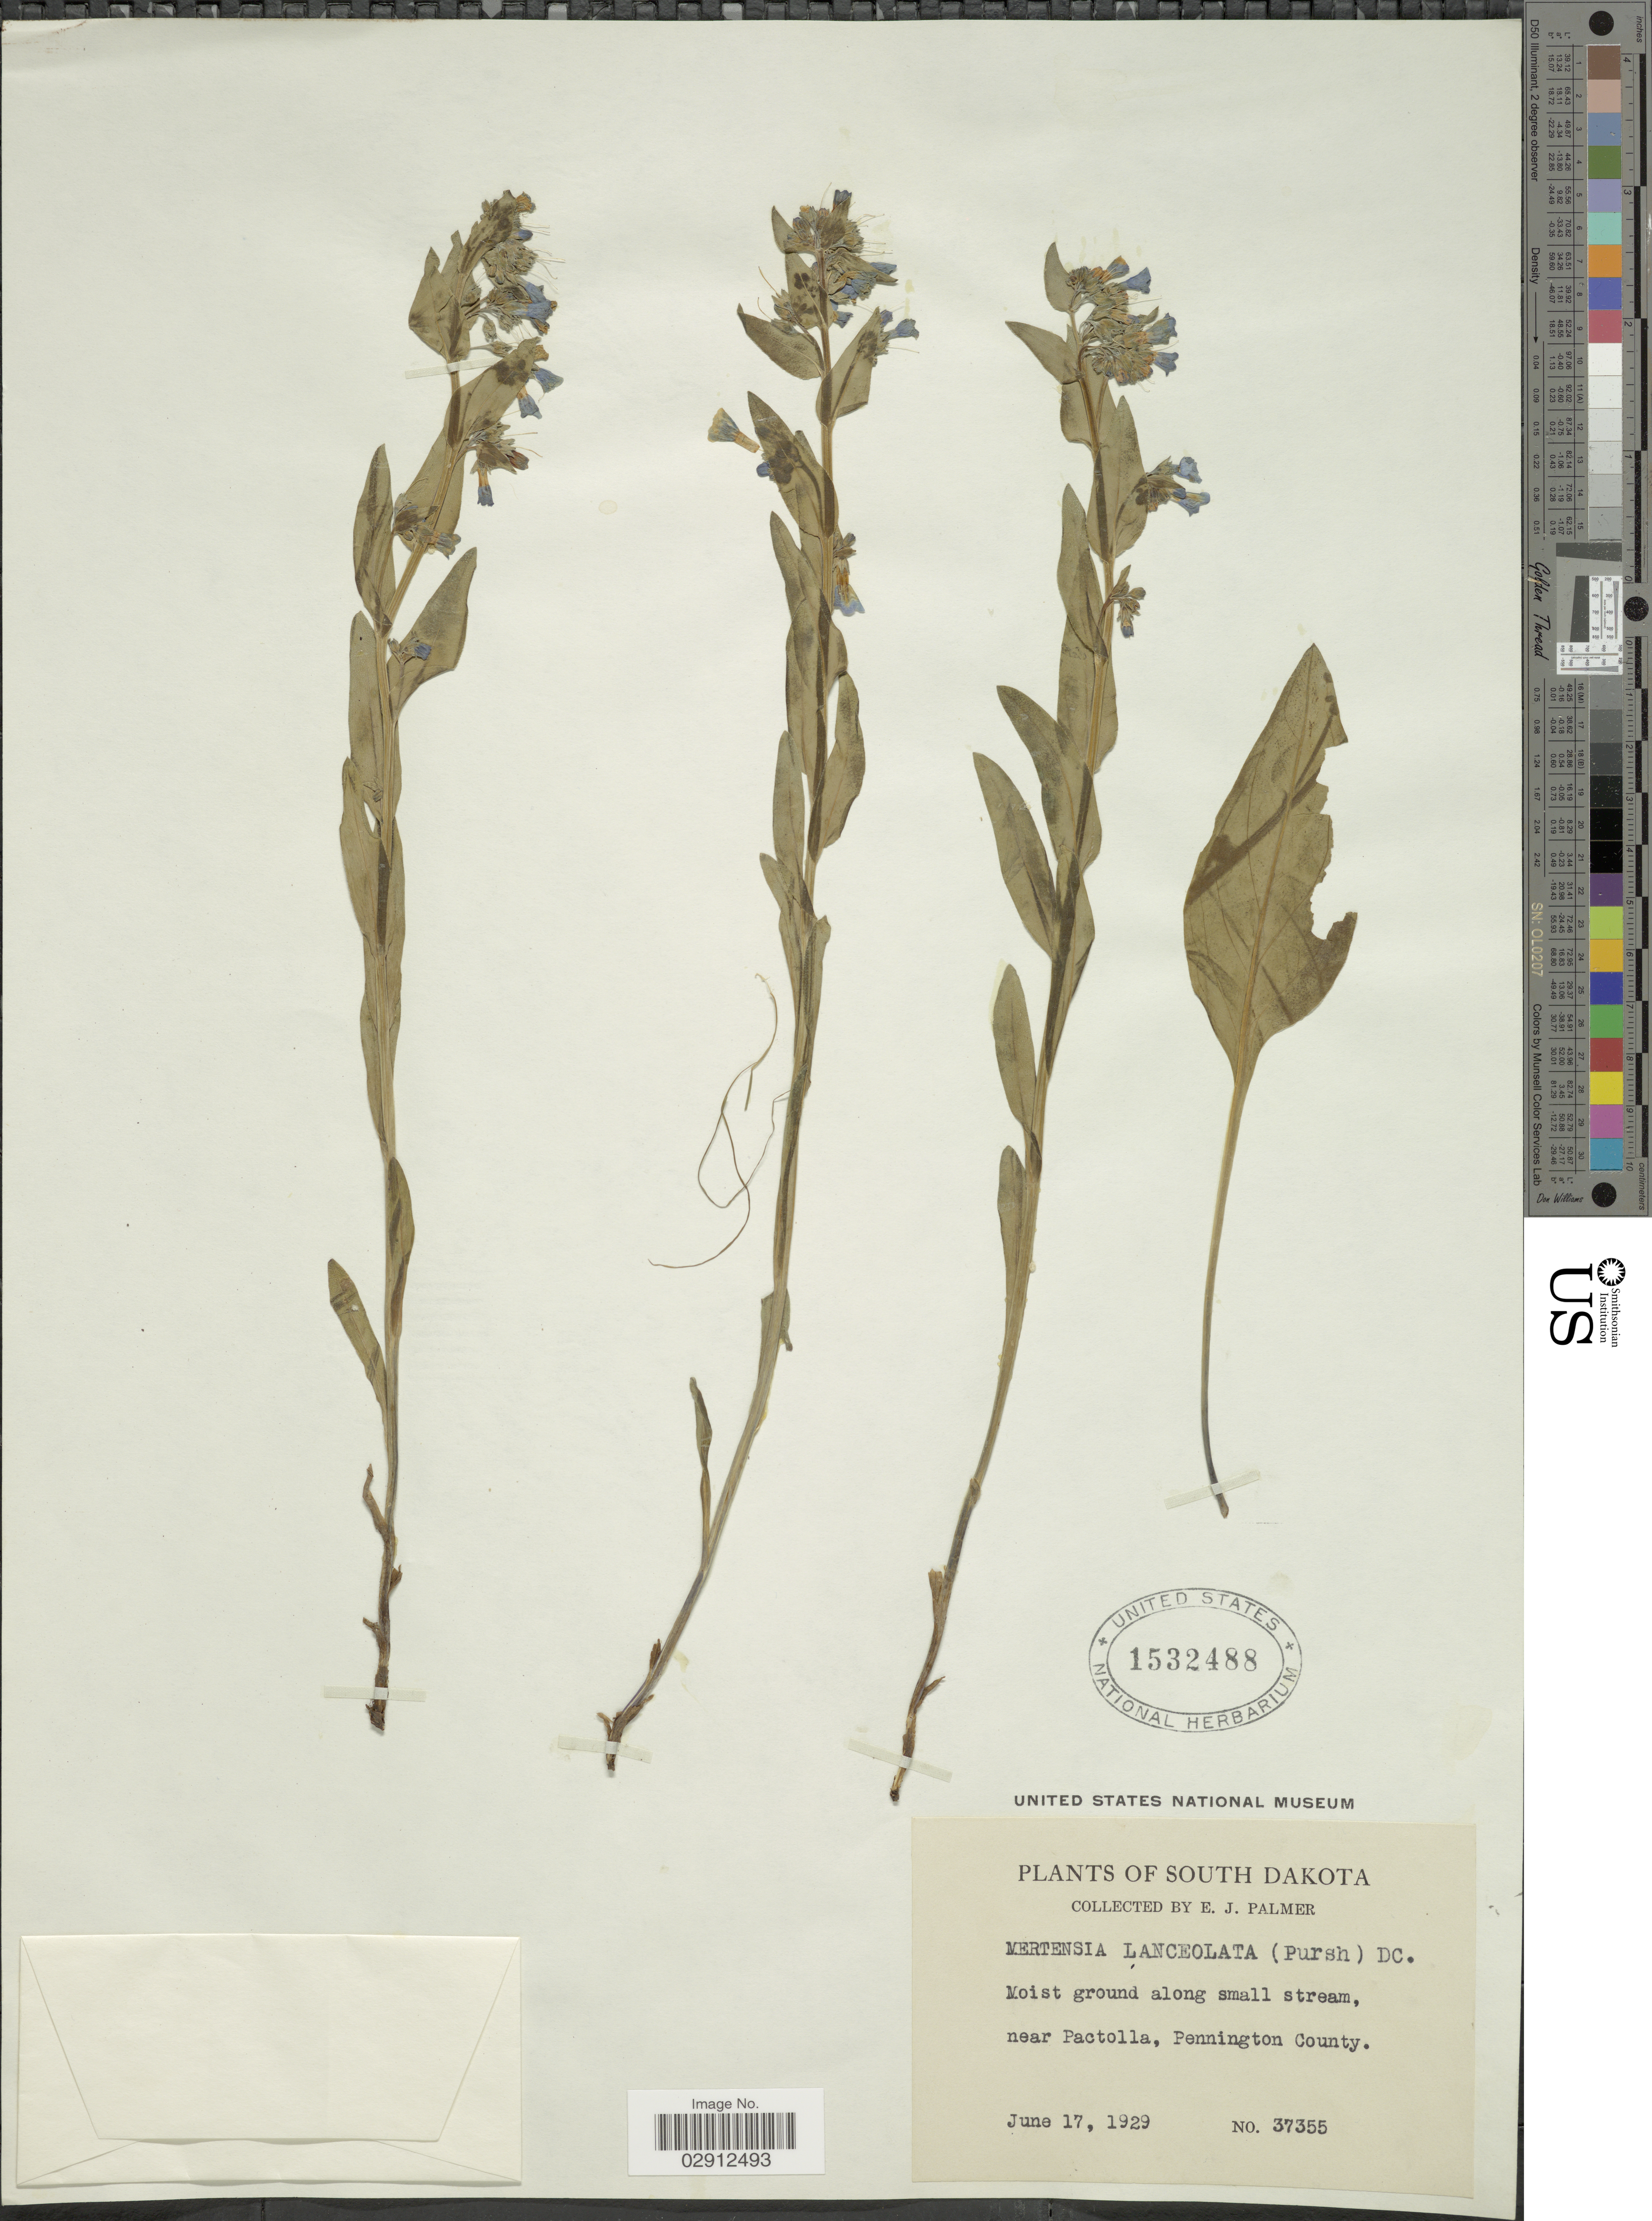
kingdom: Plantae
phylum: Tracheophyta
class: Magnoliopsida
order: Boraginales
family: Boraginaceae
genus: Mertensia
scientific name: Mertensia lanceolata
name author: (Pursh) DC. ex A. DC.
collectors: E. J. Palmer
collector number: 37355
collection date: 1929-06-17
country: United States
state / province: South Dakota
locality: Near Pactolla, Pennington County.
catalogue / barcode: US 1532488